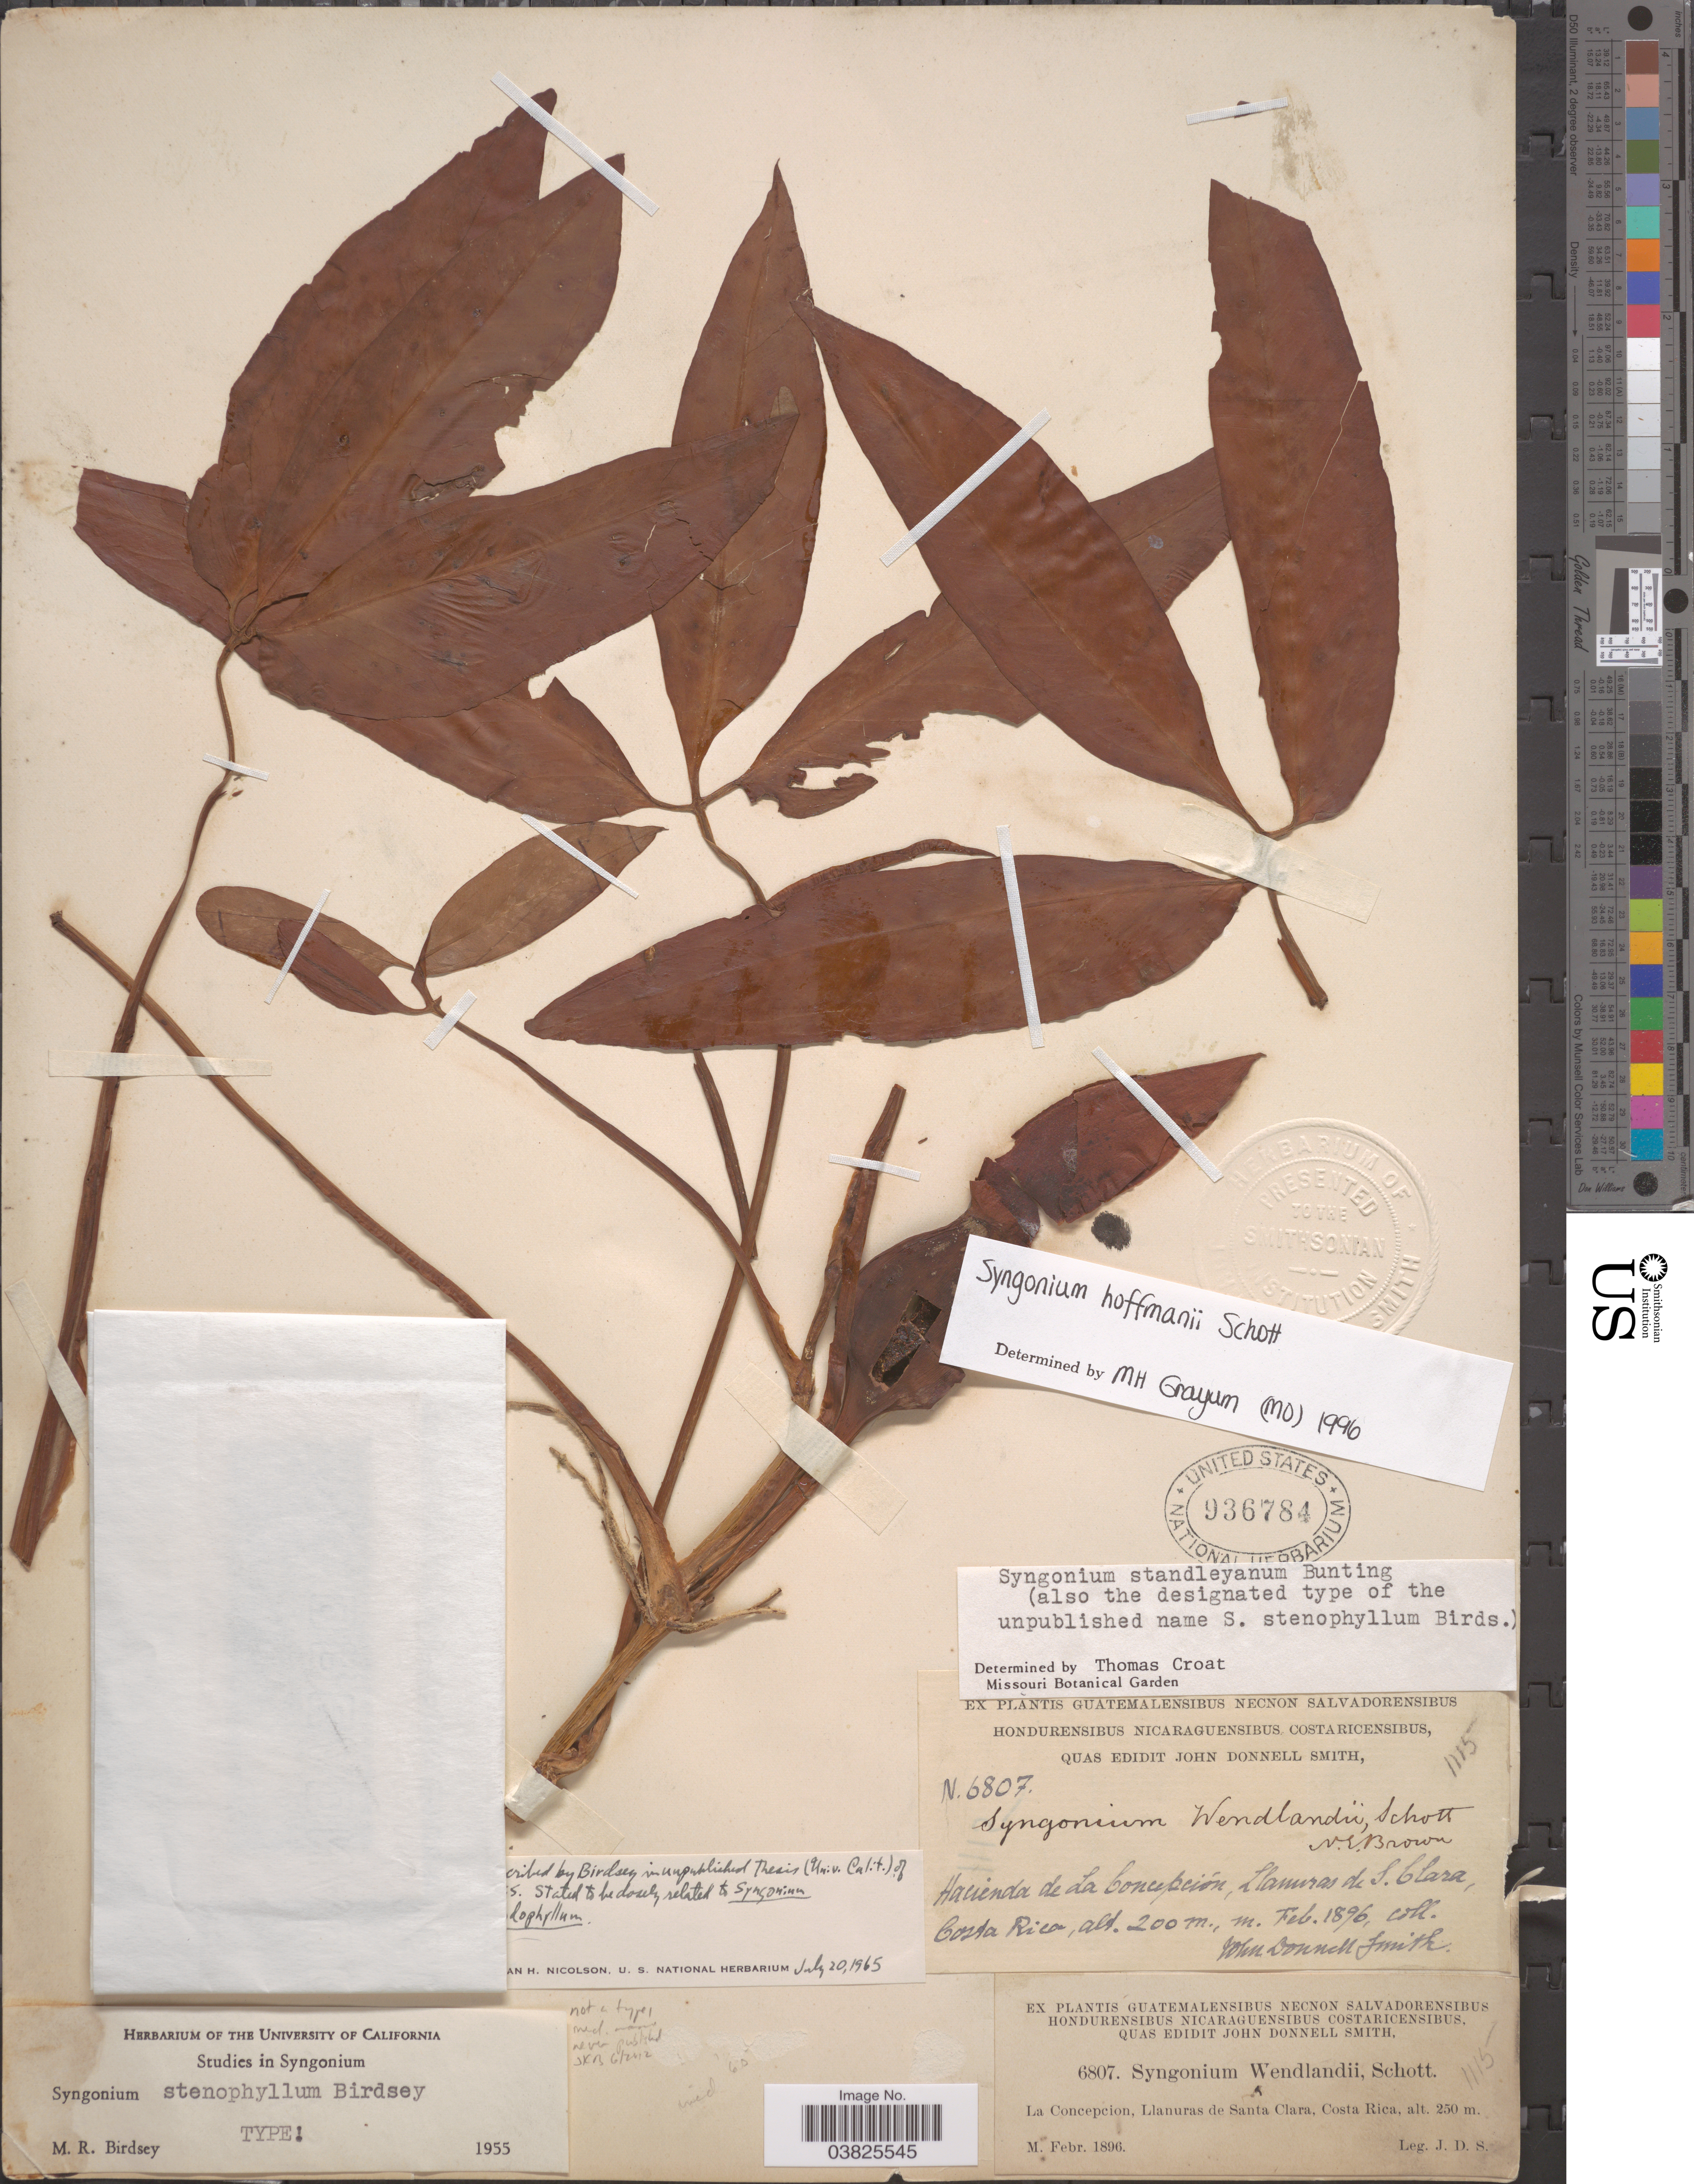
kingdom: Plantae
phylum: Tracheophyta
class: Liliopsida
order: Alismatales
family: Araceae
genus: Syngonium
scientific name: Syngonium hoffmannii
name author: Schott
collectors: J. Donnell Smith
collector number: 6807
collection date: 1896-02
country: Costa Rica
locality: Hacienda de La Concepción, Llanuras de Santa Clara.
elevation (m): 200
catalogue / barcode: US 936784